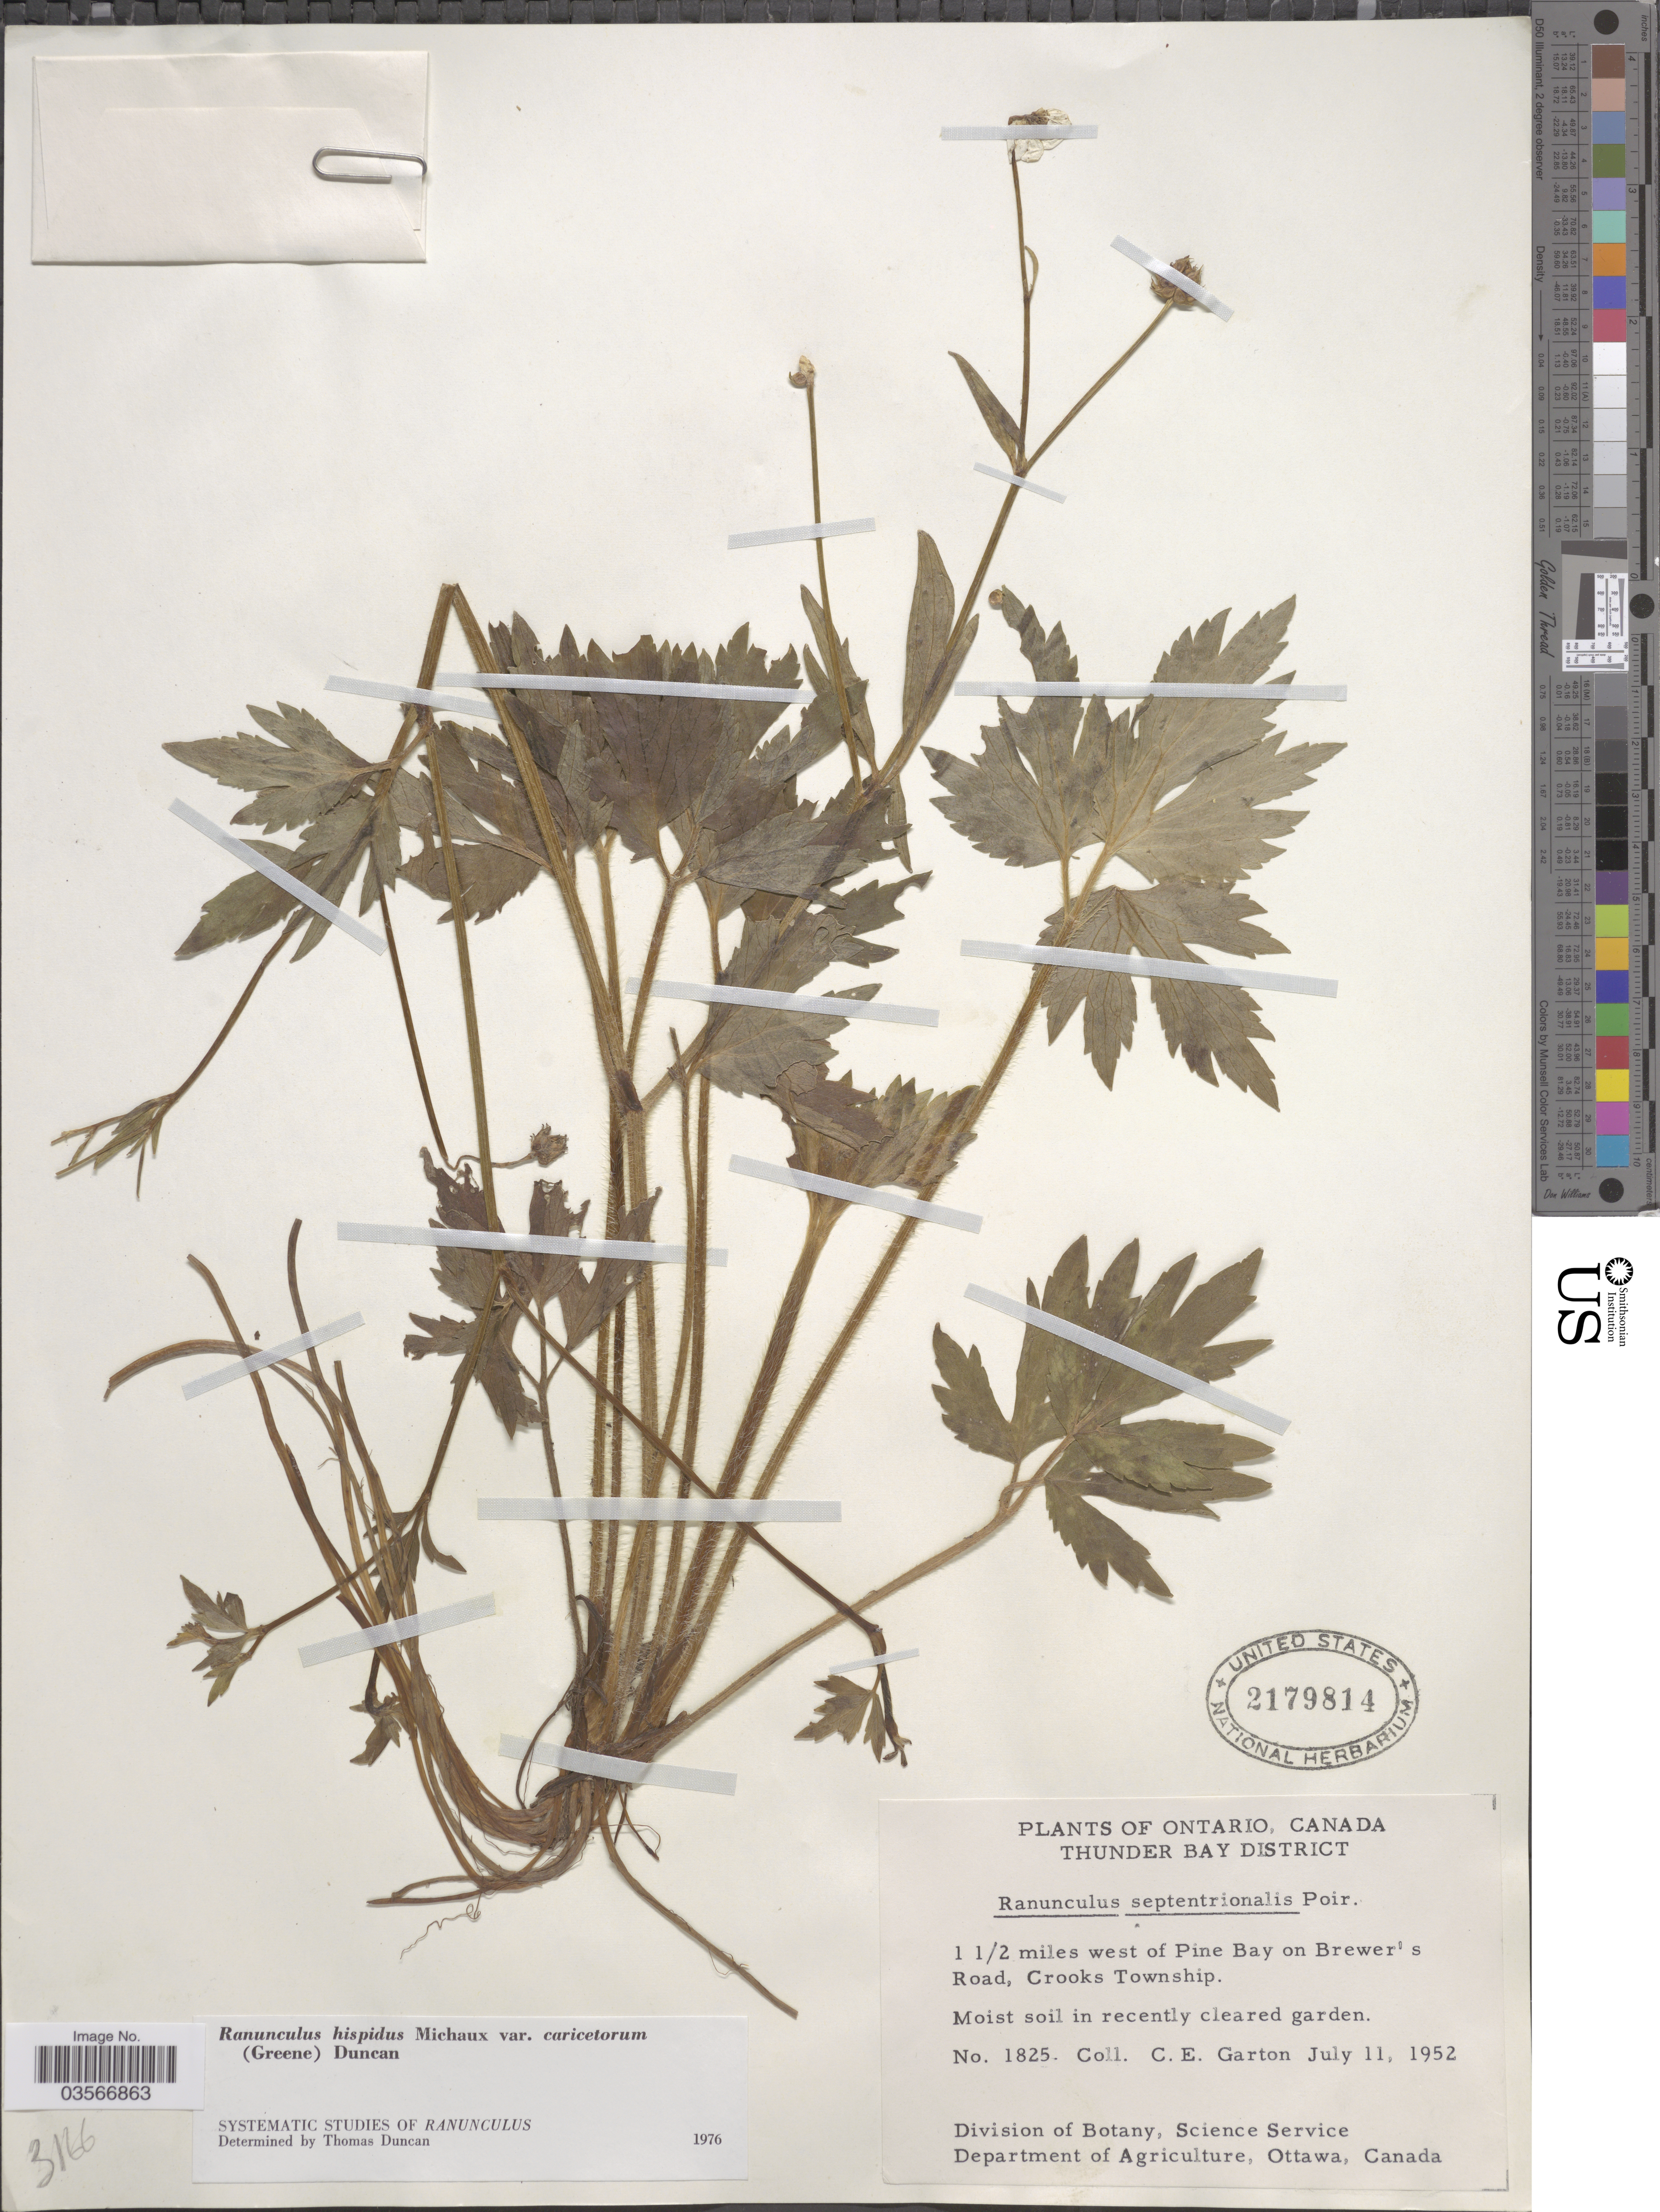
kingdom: Plantae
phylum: Tracheophyta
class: Magnoliopsida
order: Ranunculales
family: Ranunculaceae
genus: Ranunculus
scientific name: Ranunculus hispidus var. caricetorum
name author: Michx.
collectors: C. E. Garton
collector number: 1825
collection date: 1952-07-11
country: Canada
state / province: Ontario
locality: Thunder Bay District. 1 ½ miles west of Pine Bay on Brewer's Road, Crooks Township.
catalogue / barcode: US 2179814